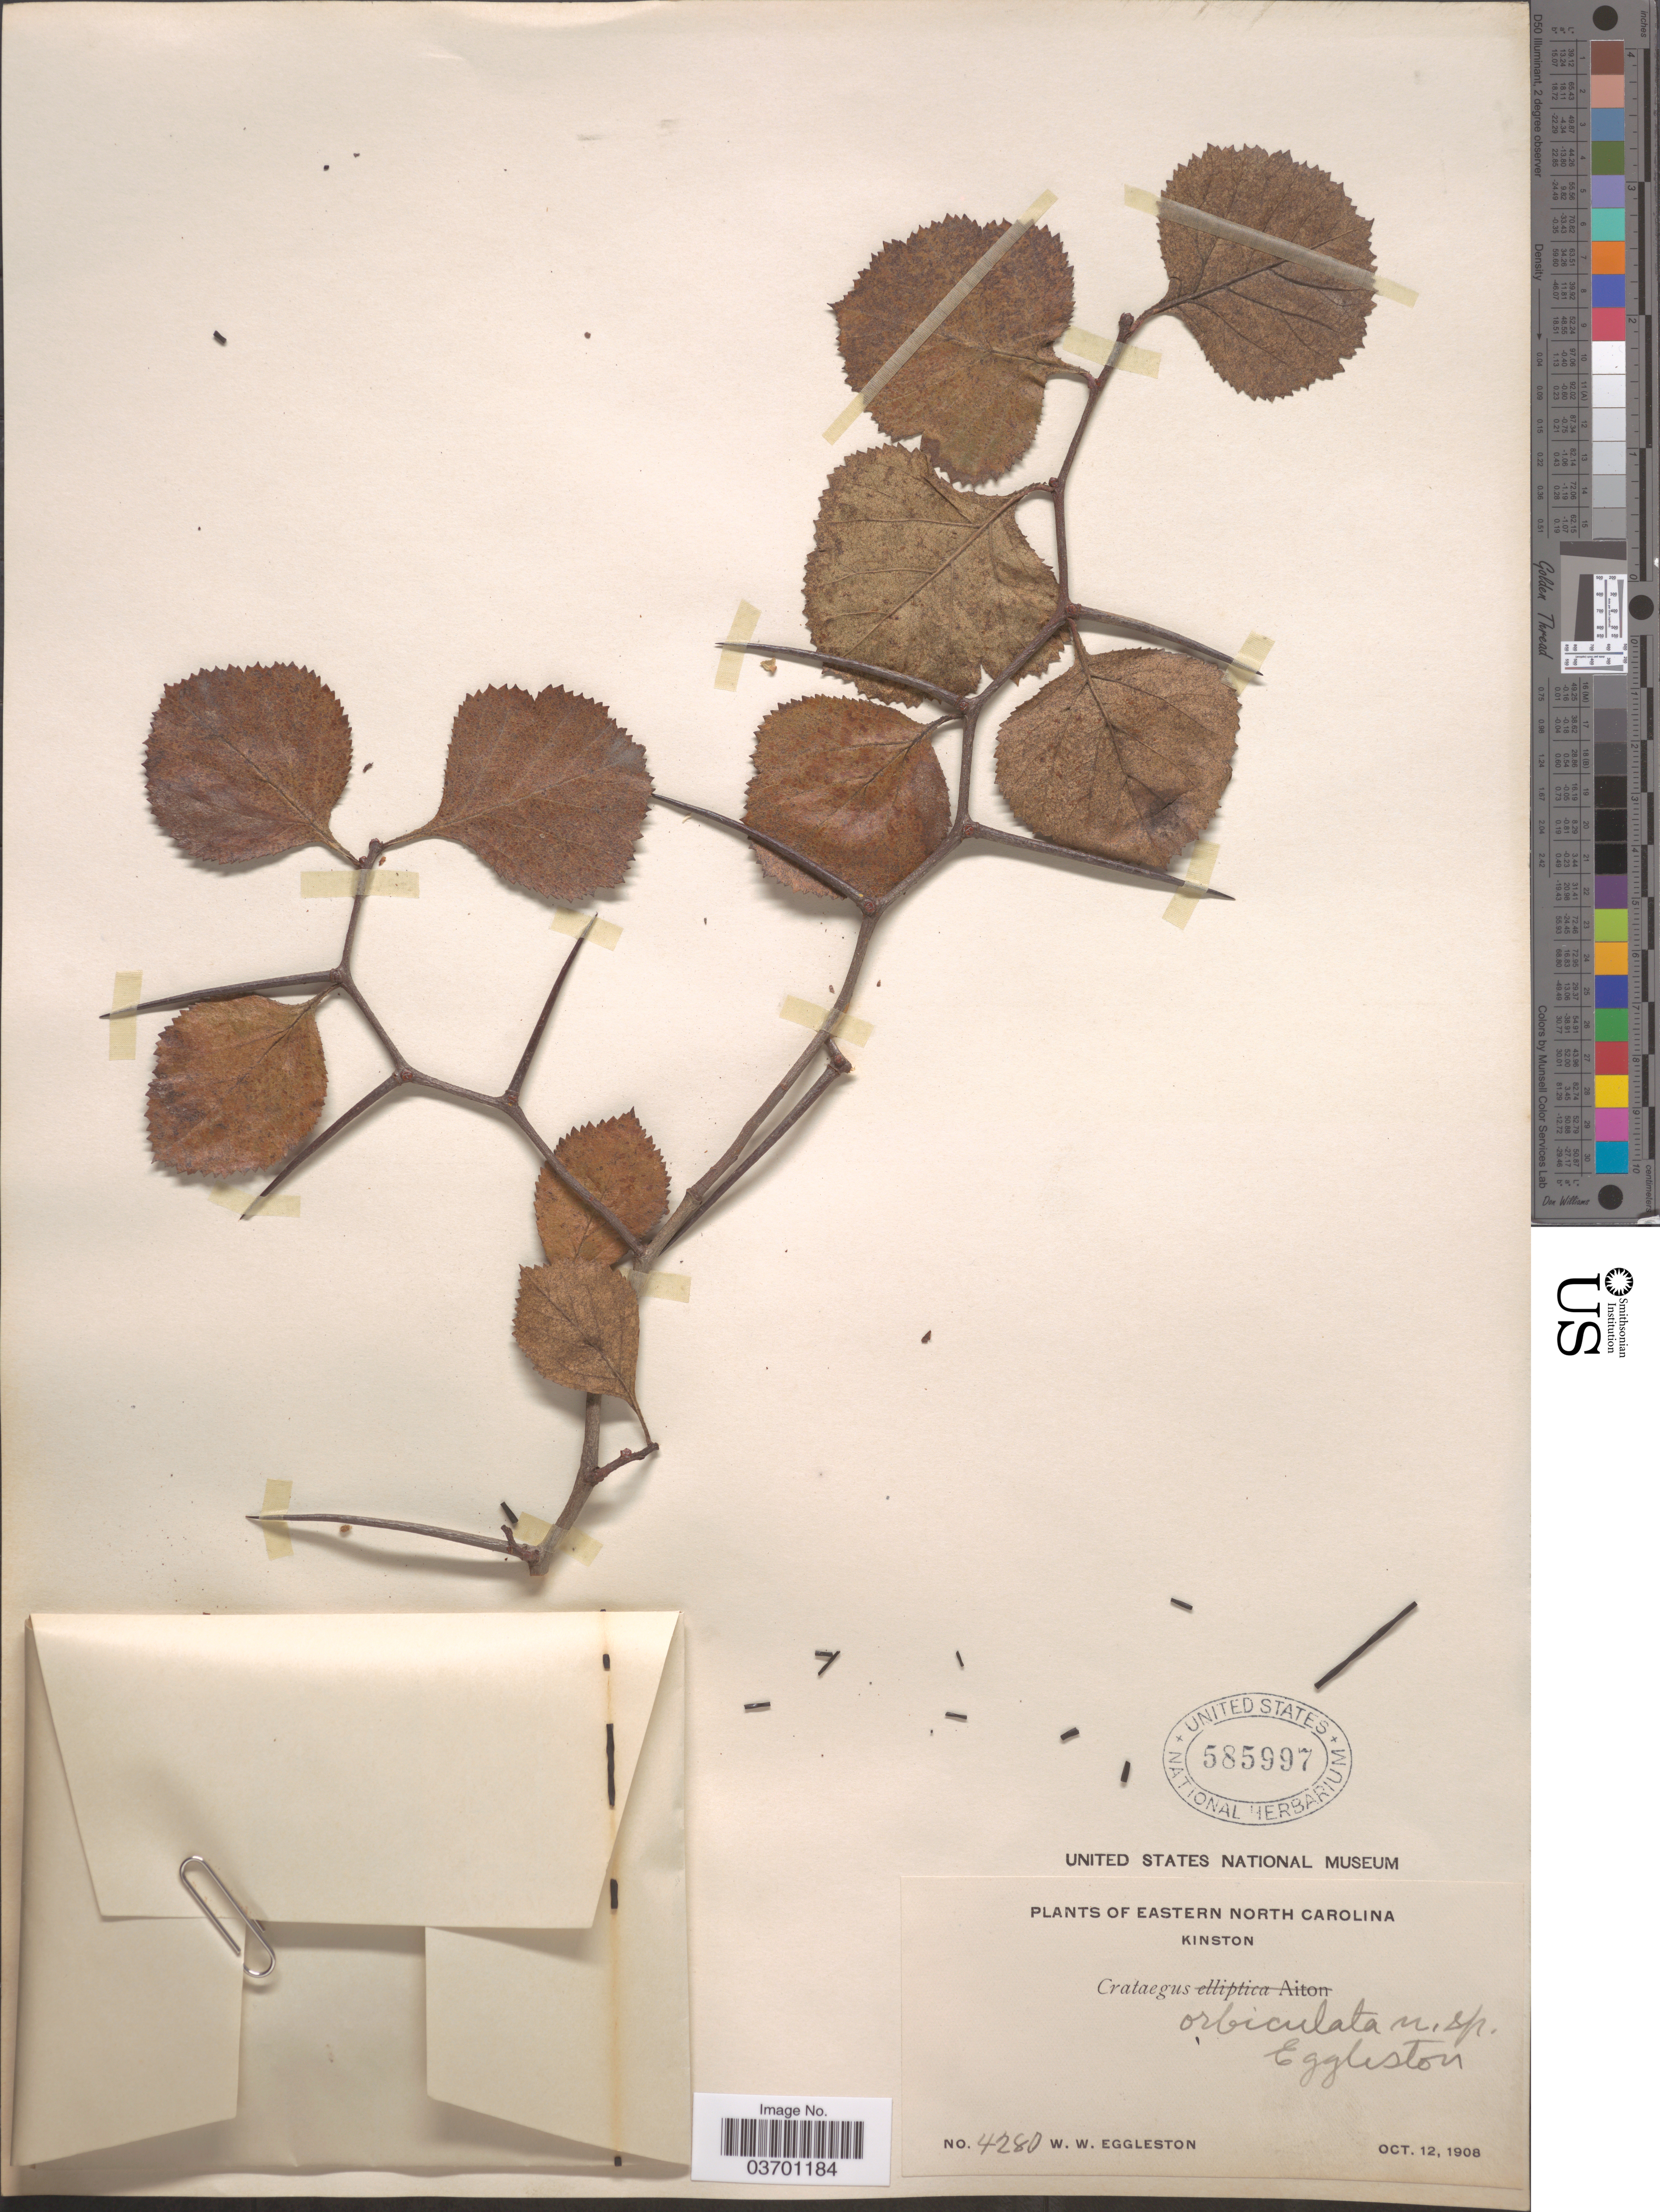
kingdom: Plantae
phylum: Tracheophyta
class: Magnoliopsida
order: Rosales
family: Rosaceae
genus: Crataegus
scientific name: Crataegus orbiculata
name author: Eggleston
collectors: W. W. Eggleston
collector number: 4280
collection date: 1908-10-12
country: United States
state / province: North Carolina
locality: Eastern North Carolina. Kinston.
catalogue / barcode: US 585997